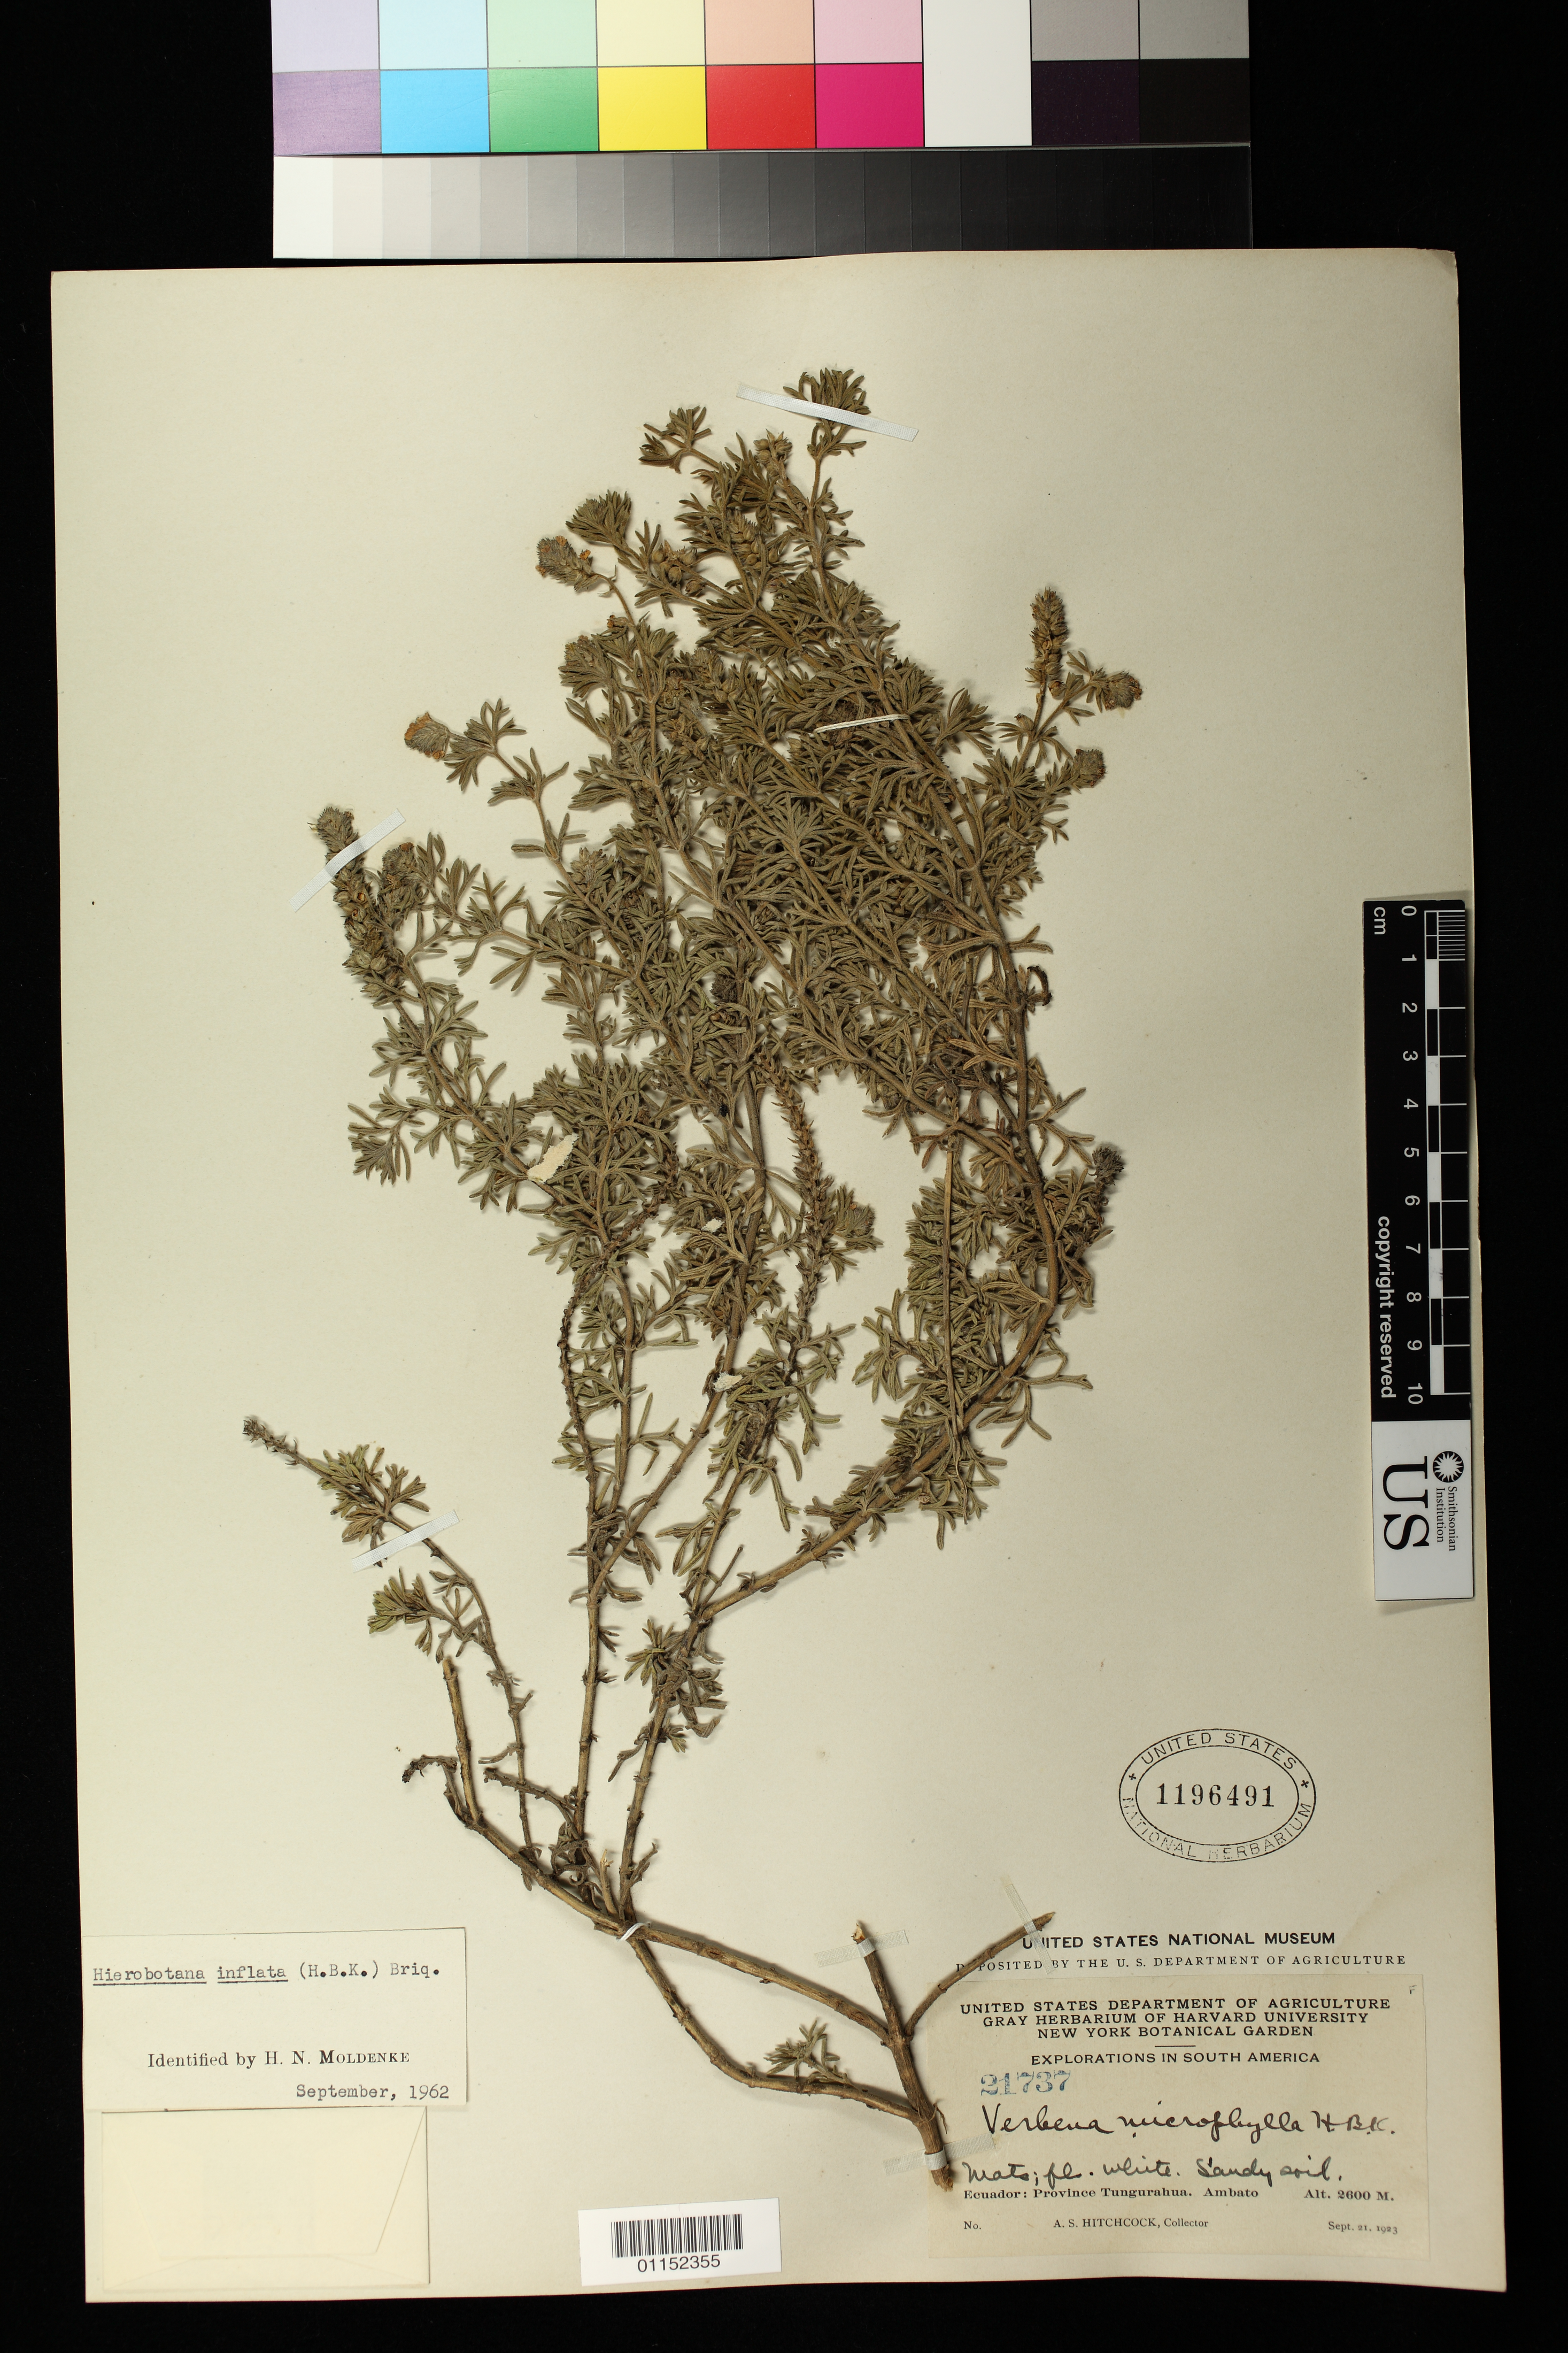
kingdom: Plantae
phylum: Tracheophyta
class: Magnoliopsida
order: Lamiales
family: Verbenaceae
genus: Hierobotana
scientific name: Hierobotana inflata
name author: (Kunth) Briq.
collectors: A. S. Hitchcock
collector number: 21737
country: Ecuador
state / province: Tungurahua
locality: Ambato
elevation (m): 2600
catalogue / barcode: US 1196491